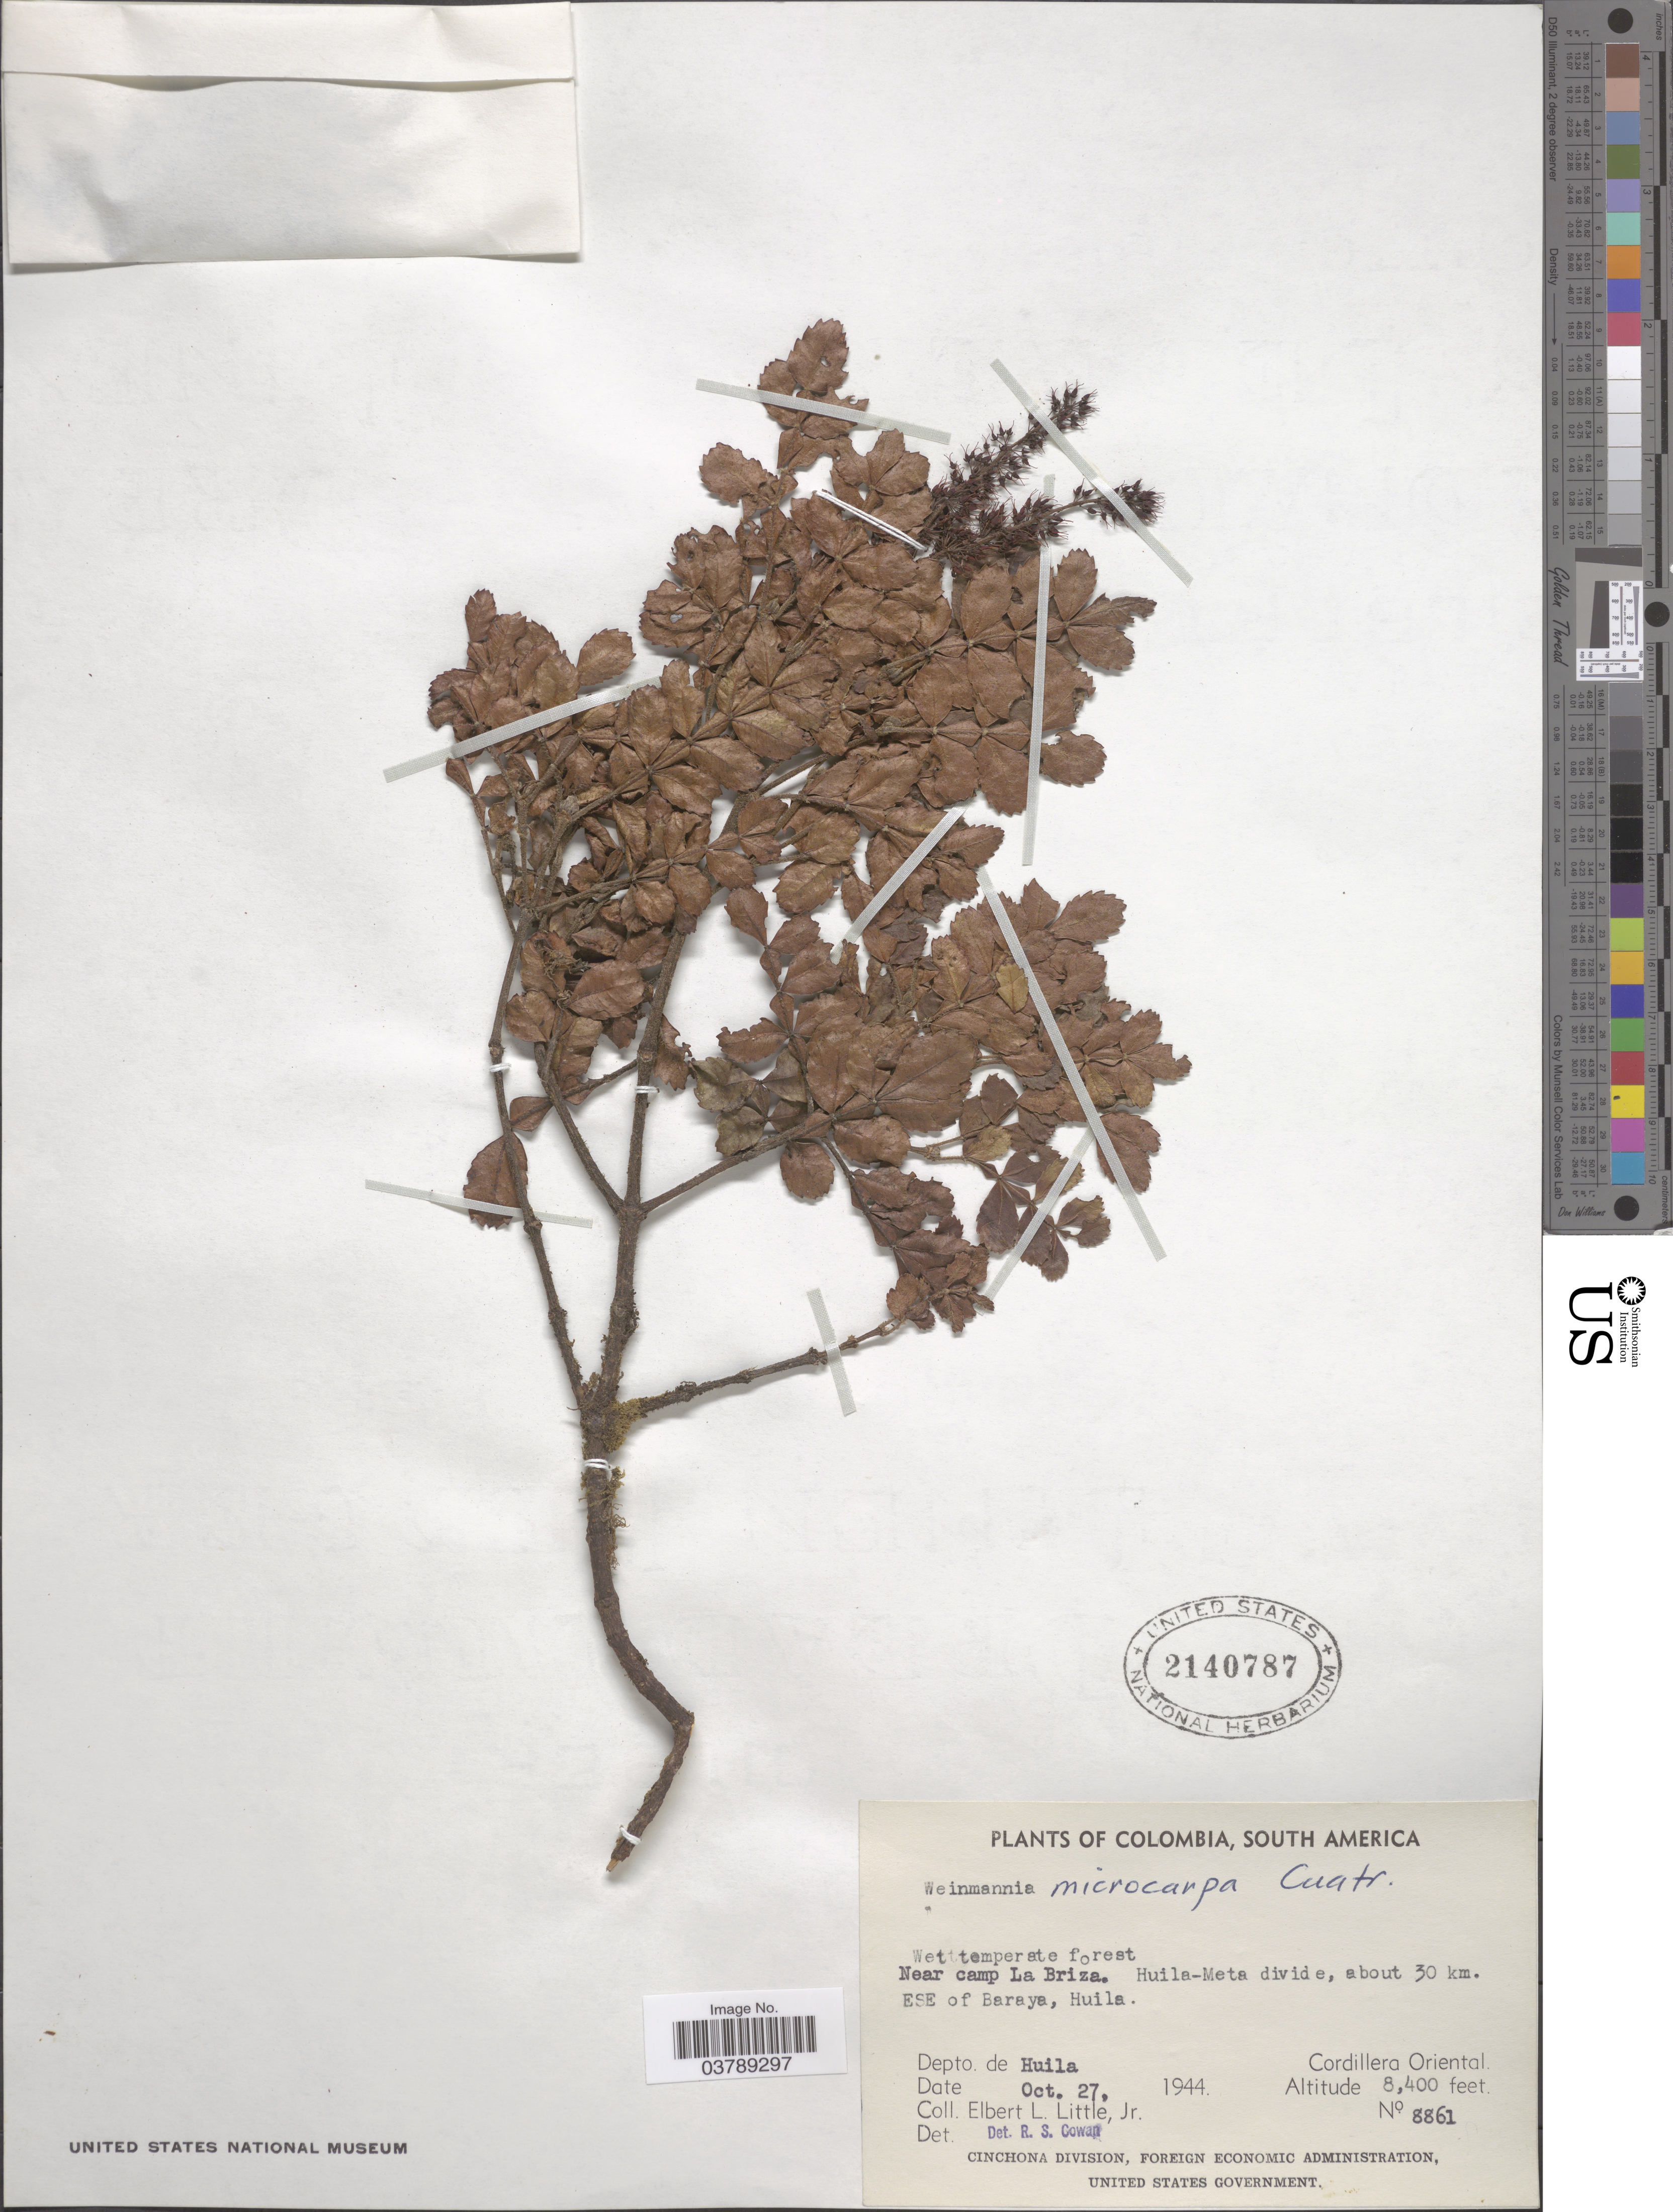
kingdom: Plantae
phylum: Tracheophyta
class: Magnoliopsida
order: Oxalidales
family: Cunoniaceae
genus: Weinmannia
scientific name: Weinmannia microcarpa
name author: Cuatrec.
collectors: E. L. Little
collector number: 8861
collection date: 1944-10-27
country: Colombia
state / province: Huila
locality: Near camp La Briza, Huila-Meta divide, about 30 km. ESE of Baraya, Huila. Depto. de Huila. Cordillera Oriental.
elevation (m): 2560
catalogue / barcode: US 2140787